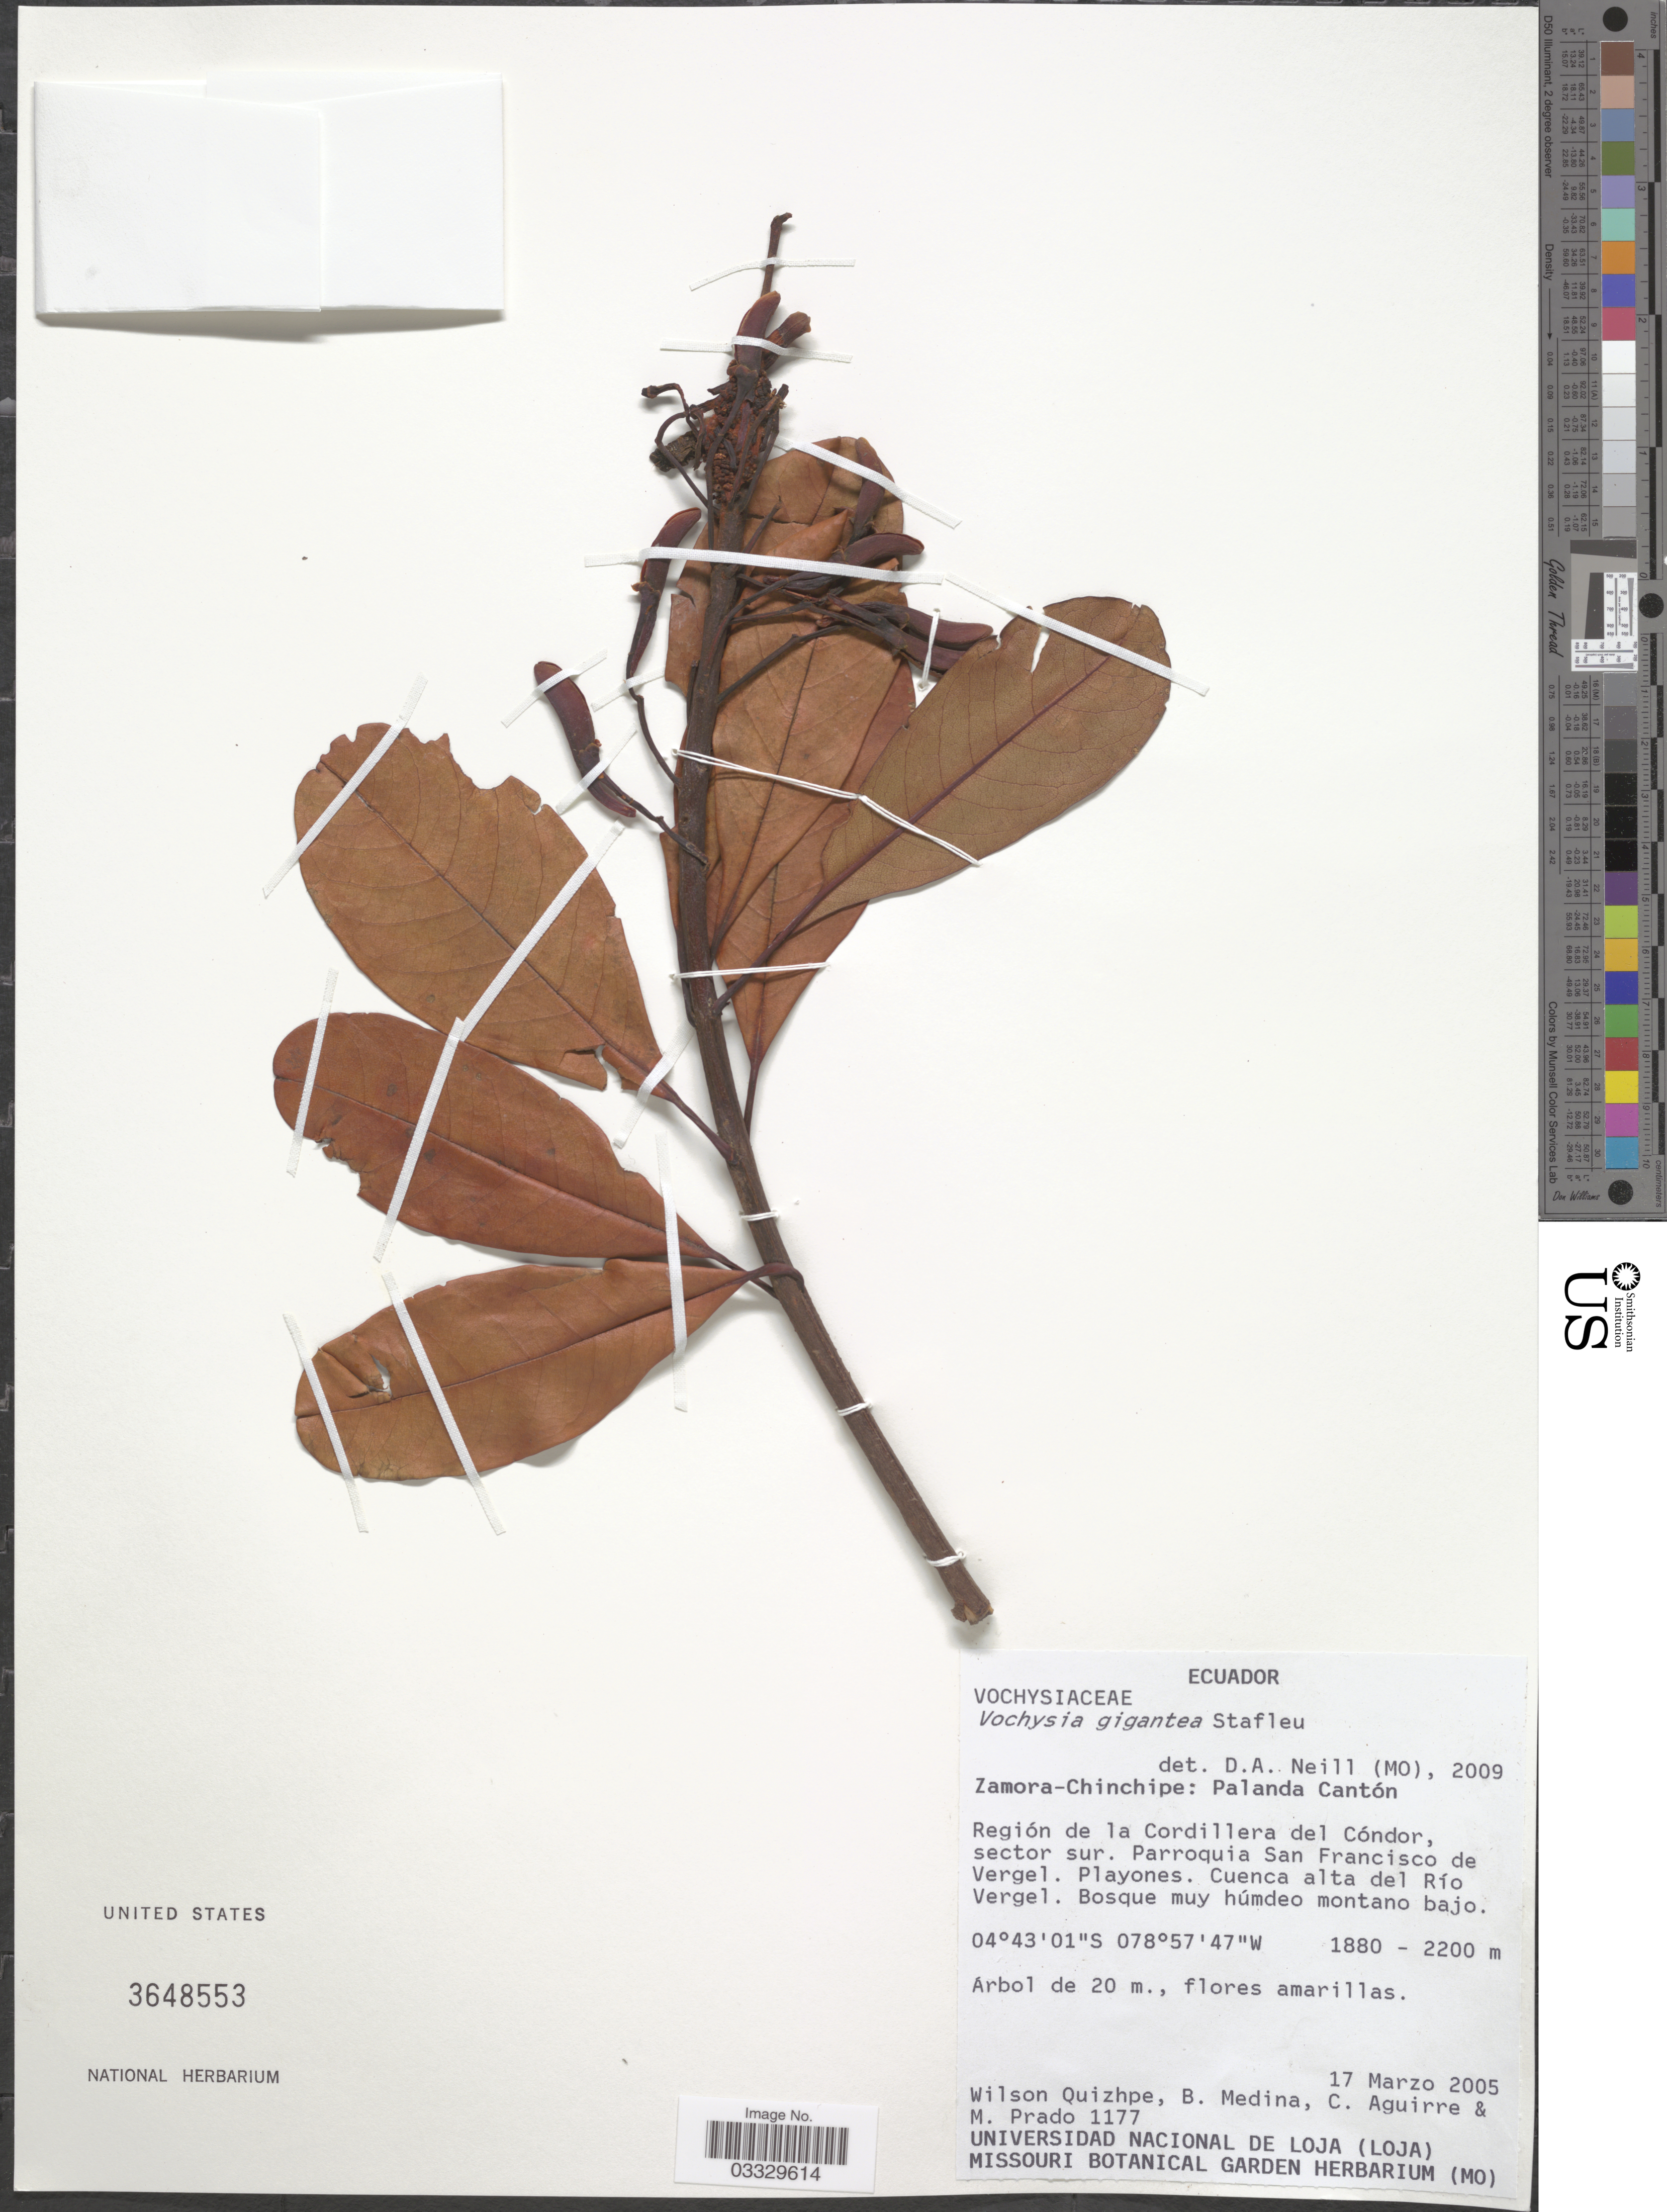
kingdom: Plantae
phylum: Tracheophyta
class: Magnoliopsida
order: Myrtales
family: Vochysiaceae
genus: Vochysia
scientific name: Vochysia gigantea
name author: Stafleu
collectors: W. Quizhpe, B. Medina, C. Aguirre & M. Prado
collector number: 1177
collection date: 2005-03-17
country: Ecuador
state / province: Zamora-Chinchipe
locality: Palanda Cantón. Región de la Cordillera del Cóndor, sector sur. Parroquia San Francisco de Vergel. Playones. Cuenca alta del Río Vergel.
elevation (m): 1880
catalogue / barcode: US 3648553